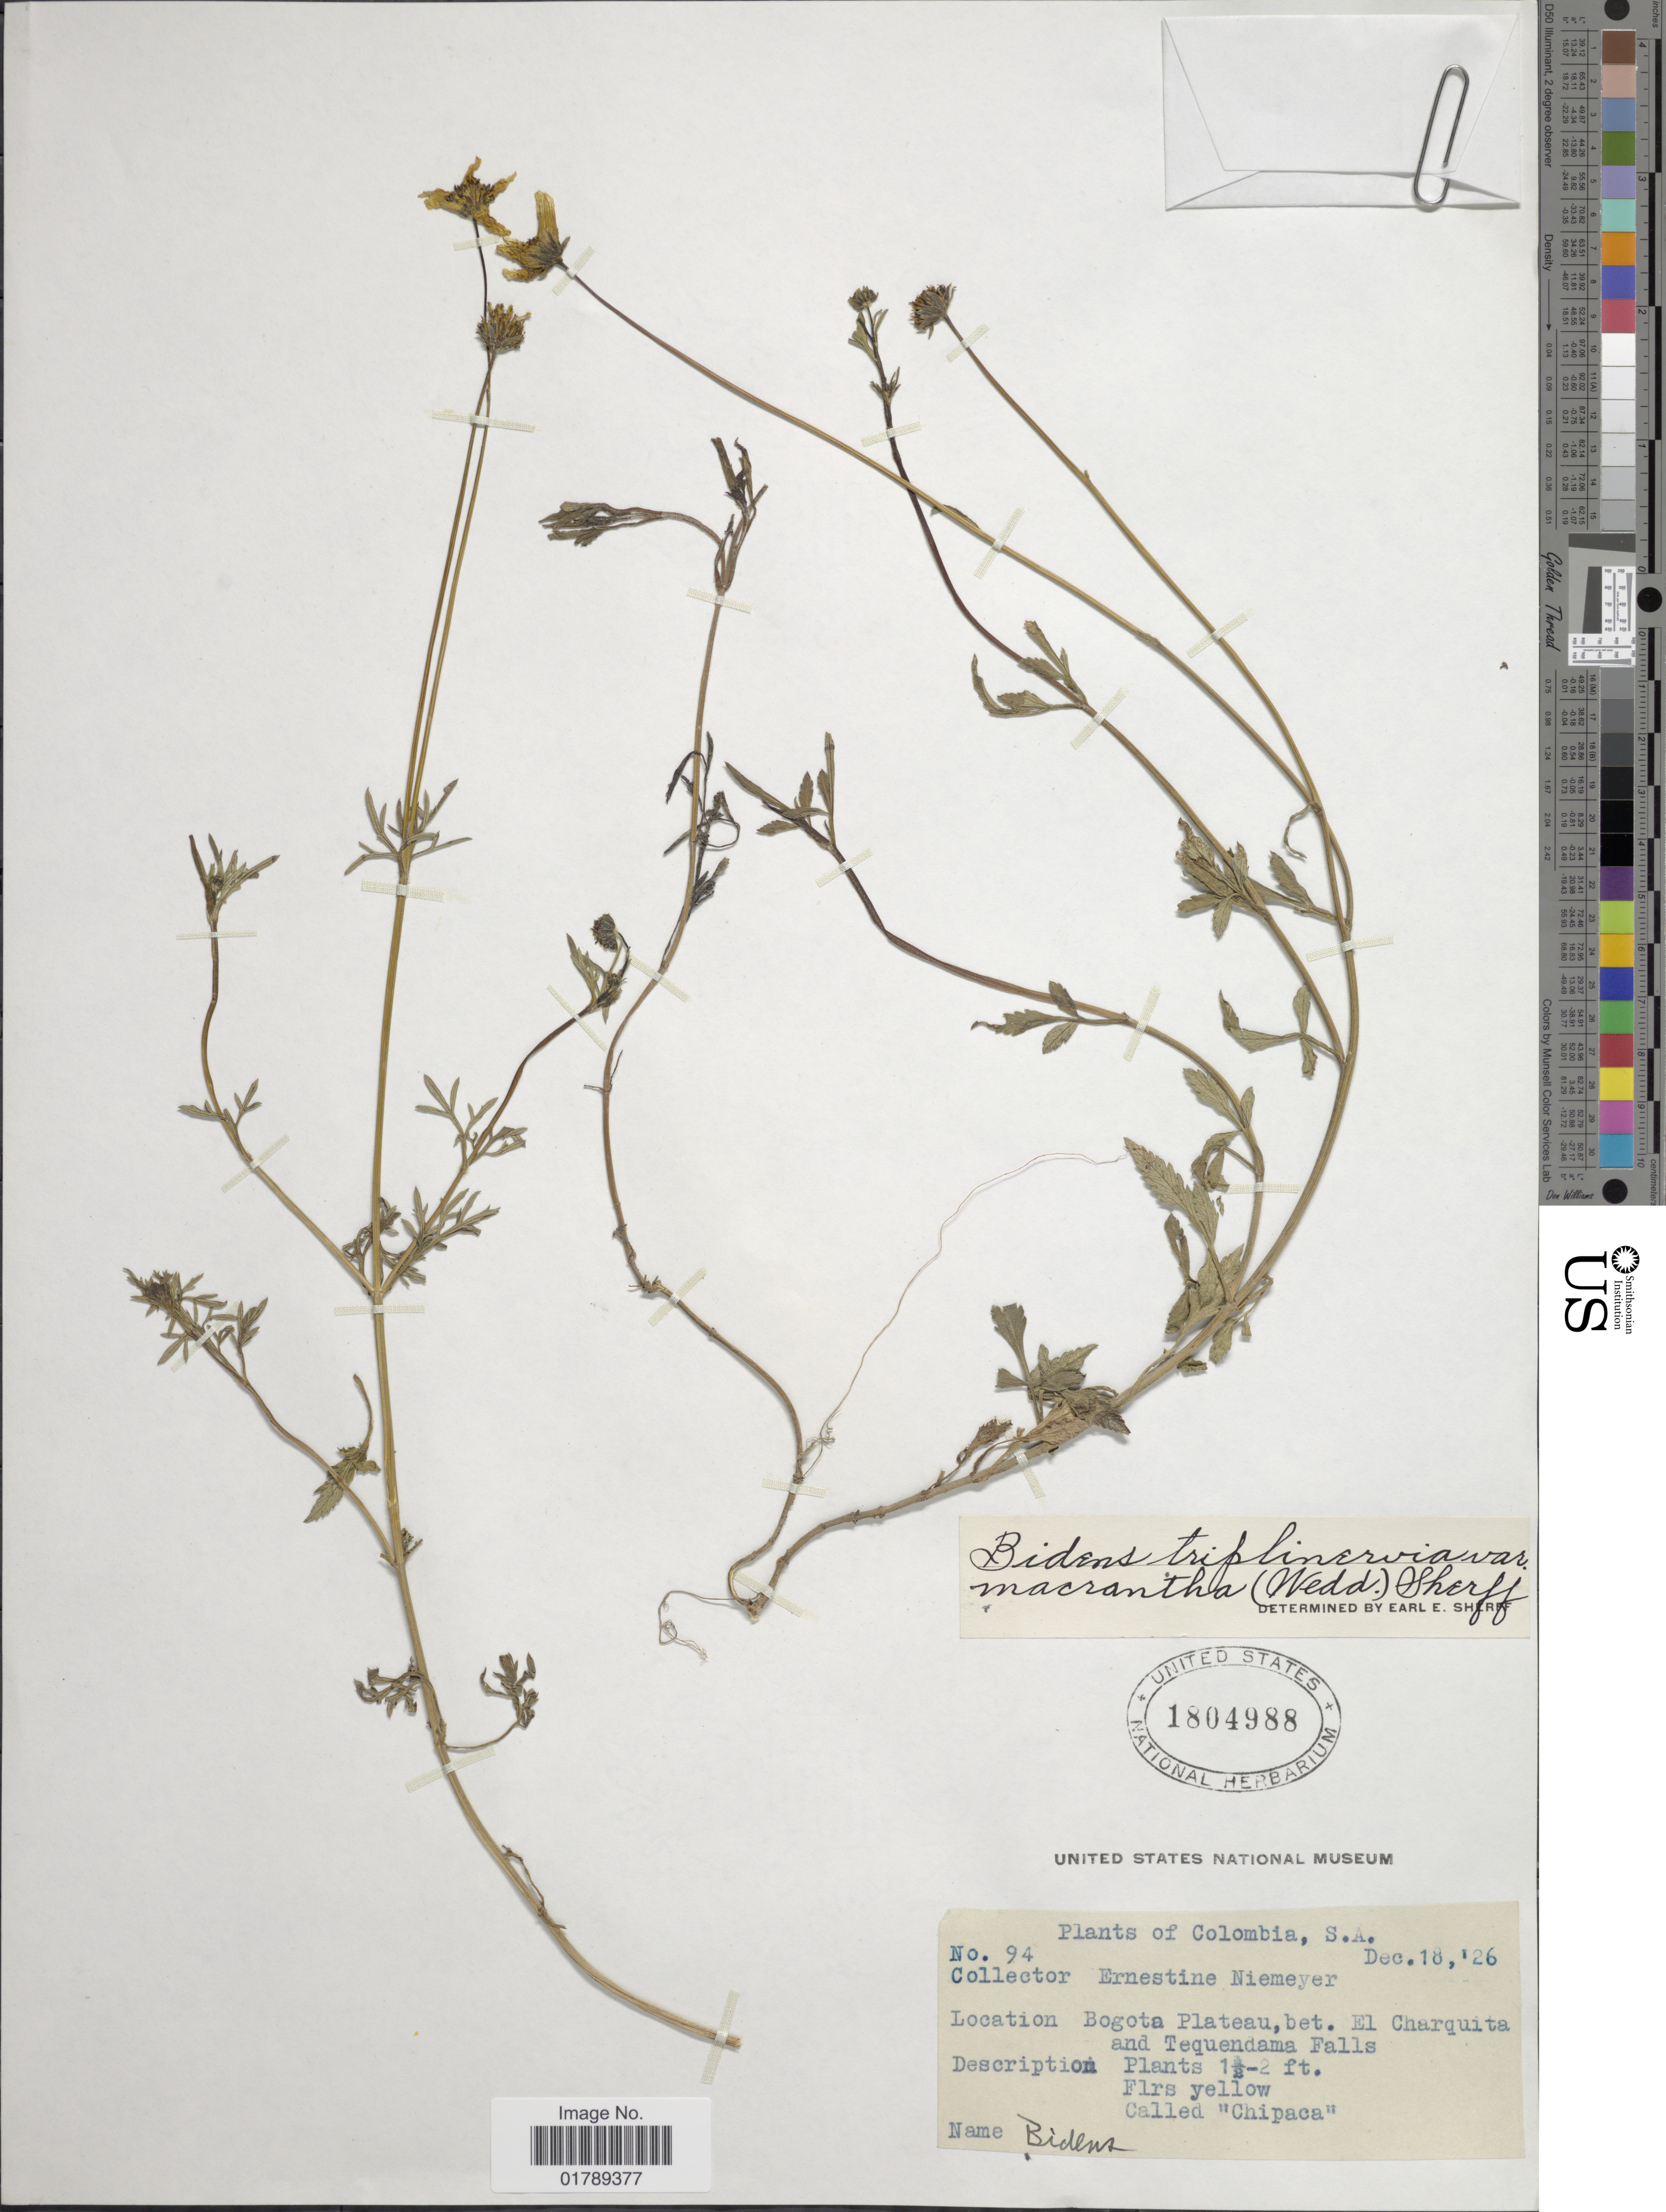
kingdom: Plantae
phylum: Tracheophyta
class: Magnoliopsida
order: Asterales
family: Asteraceae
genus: Bidens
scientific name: Bidens triplinervia var. macrantha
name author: (Wedd.) Sherff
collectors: E. H. Niemeyer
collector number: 94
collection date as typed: Transcribed d/m/y: 18/12/26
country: Colombia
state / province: Bogota D.C.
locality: Bogota Plateau, bet,. El Charquita and Tequendama Falls.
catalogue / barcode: US 1804988